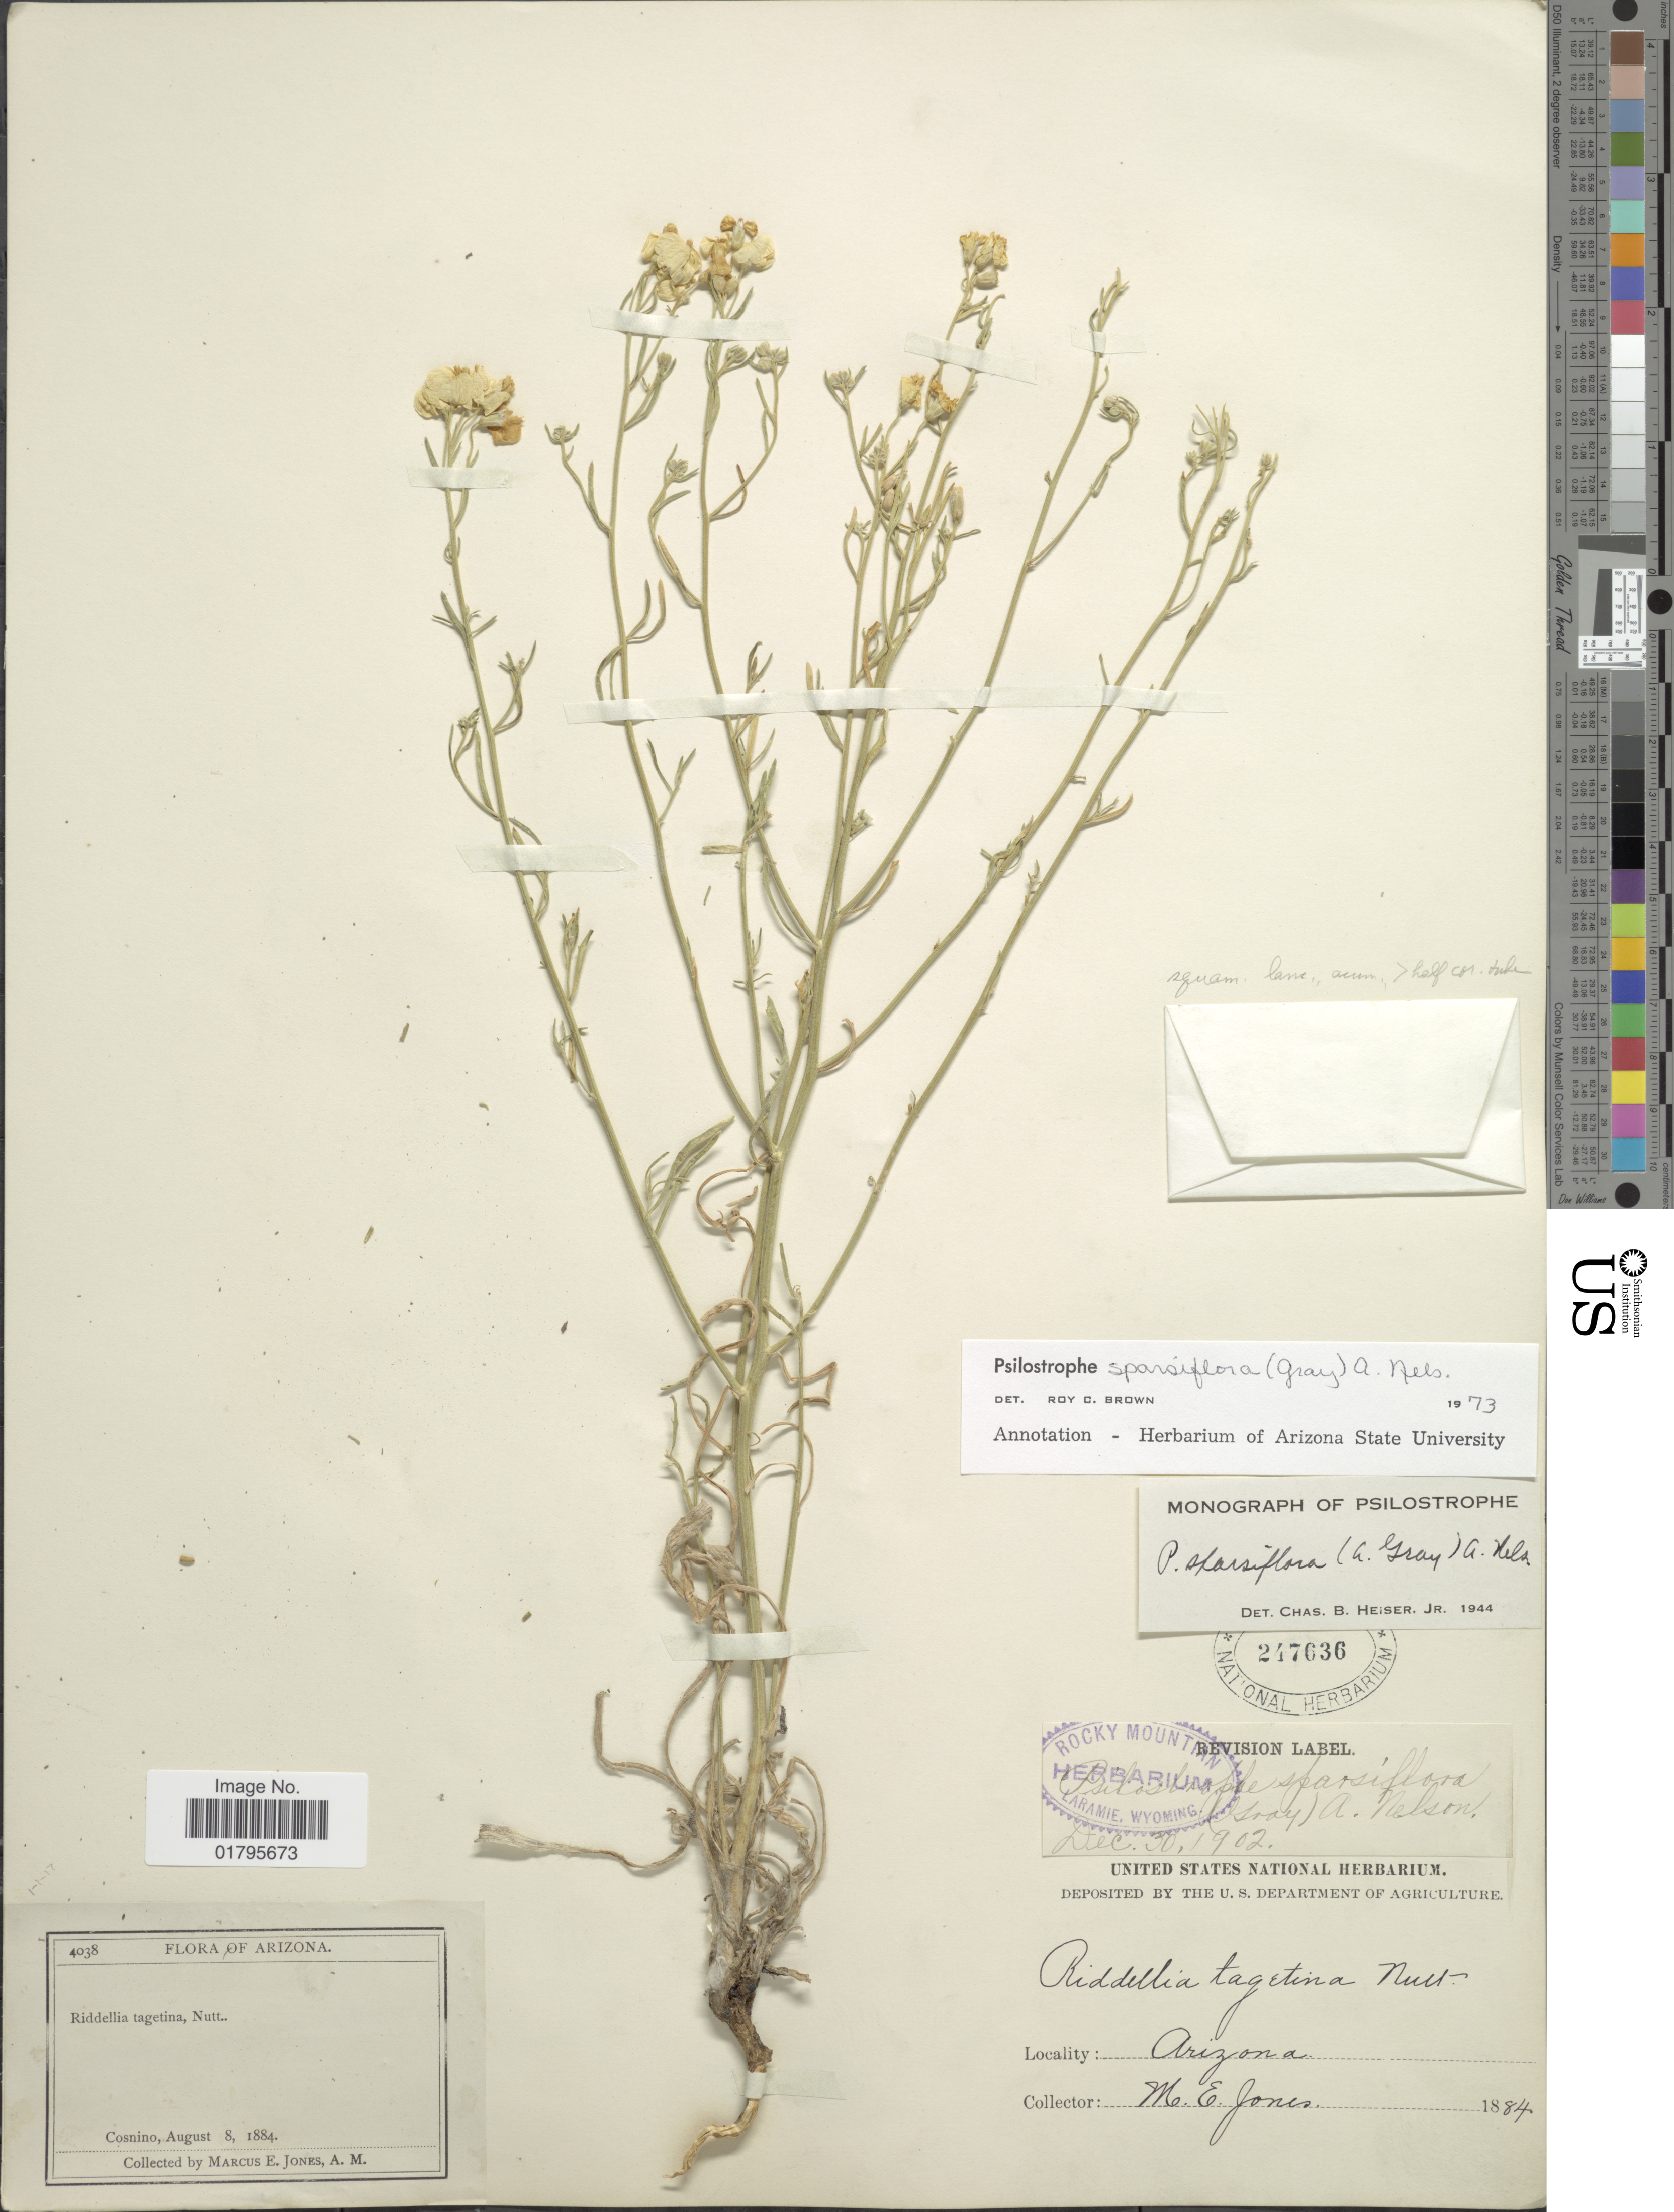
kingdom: Plantae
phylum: Tracheophyta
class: Magnoliopsida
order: Asterales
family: Asteraceae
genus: Psilostrophe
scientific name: Psilostrophe sparsiflora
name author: (A. Gray) A. Nelson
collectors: M. E. Jones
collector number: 4038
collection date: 1884-08-08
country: United States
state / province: Arizona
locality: Cosnino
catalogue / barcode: US 247636